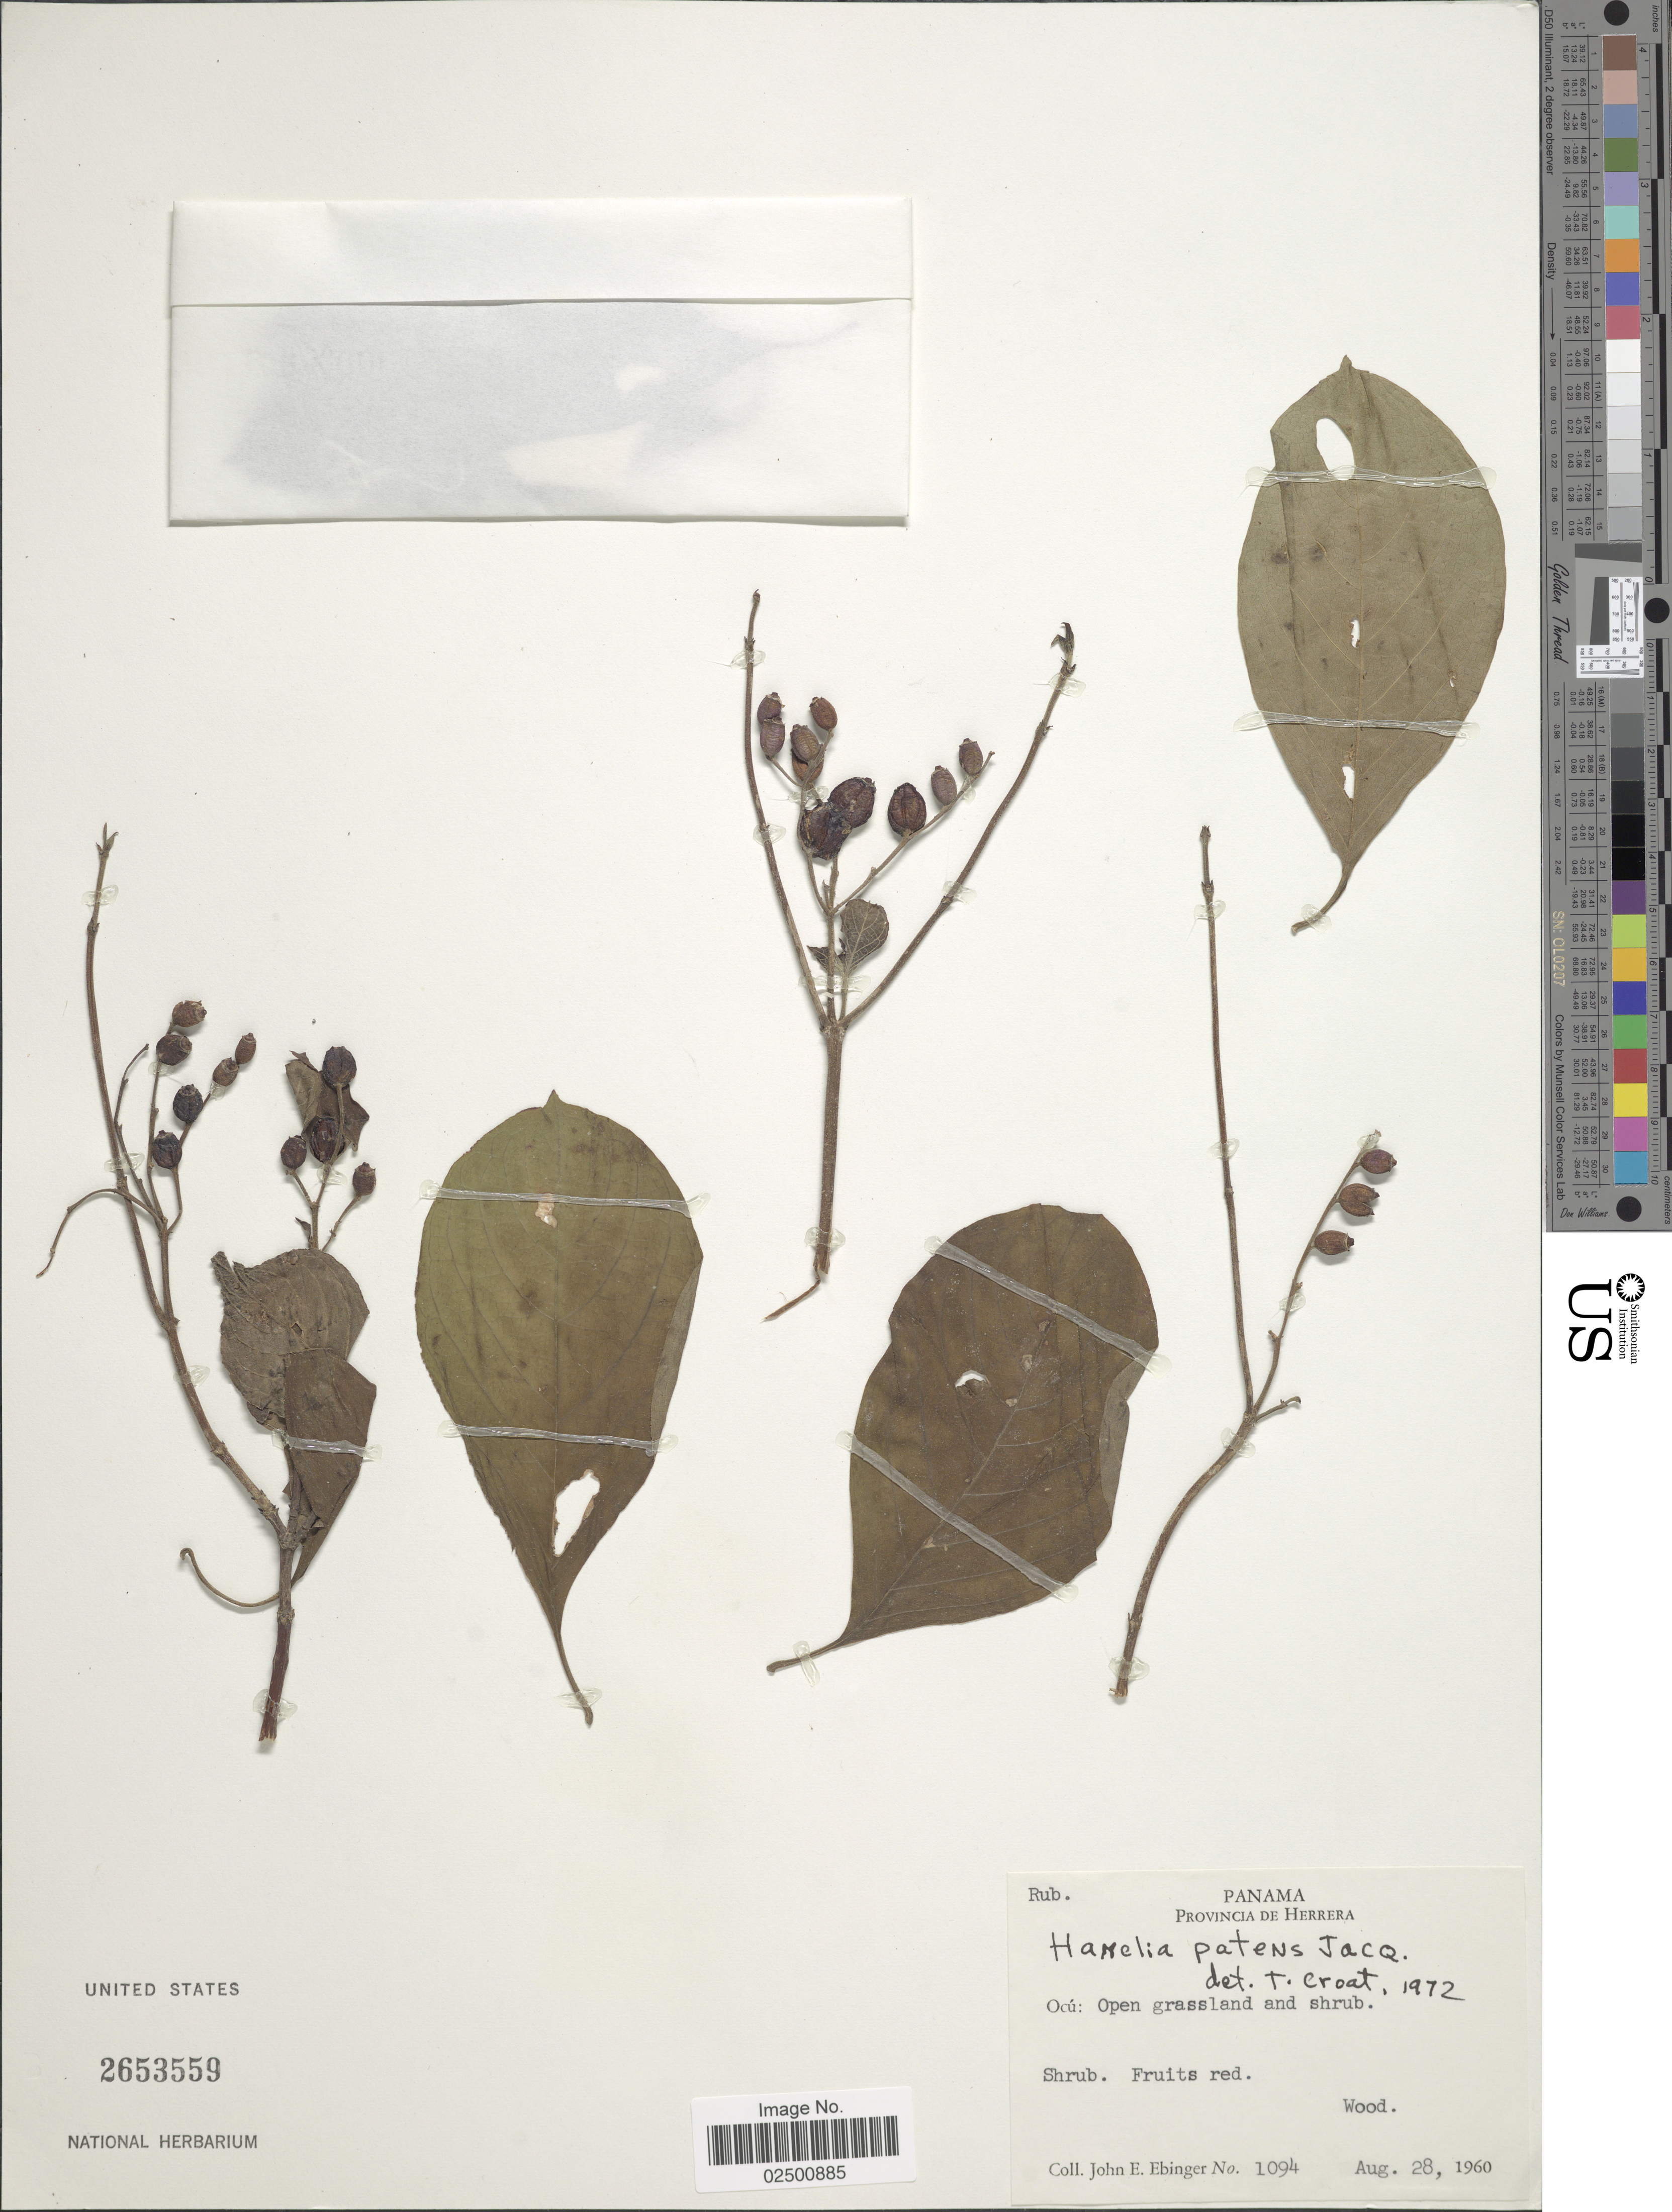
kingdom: Plantae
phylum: Tracheophyta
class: Magnoliopsida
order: Gentianales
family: Rubiaceae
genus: Hamelia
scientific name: Hamelia patens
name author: Jacq.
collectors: J. Ebinger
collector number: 1094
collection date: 1960-08-28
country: Panama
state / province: Herrera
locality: Provincia de Herrera. Ocu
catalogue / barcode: US 2653559